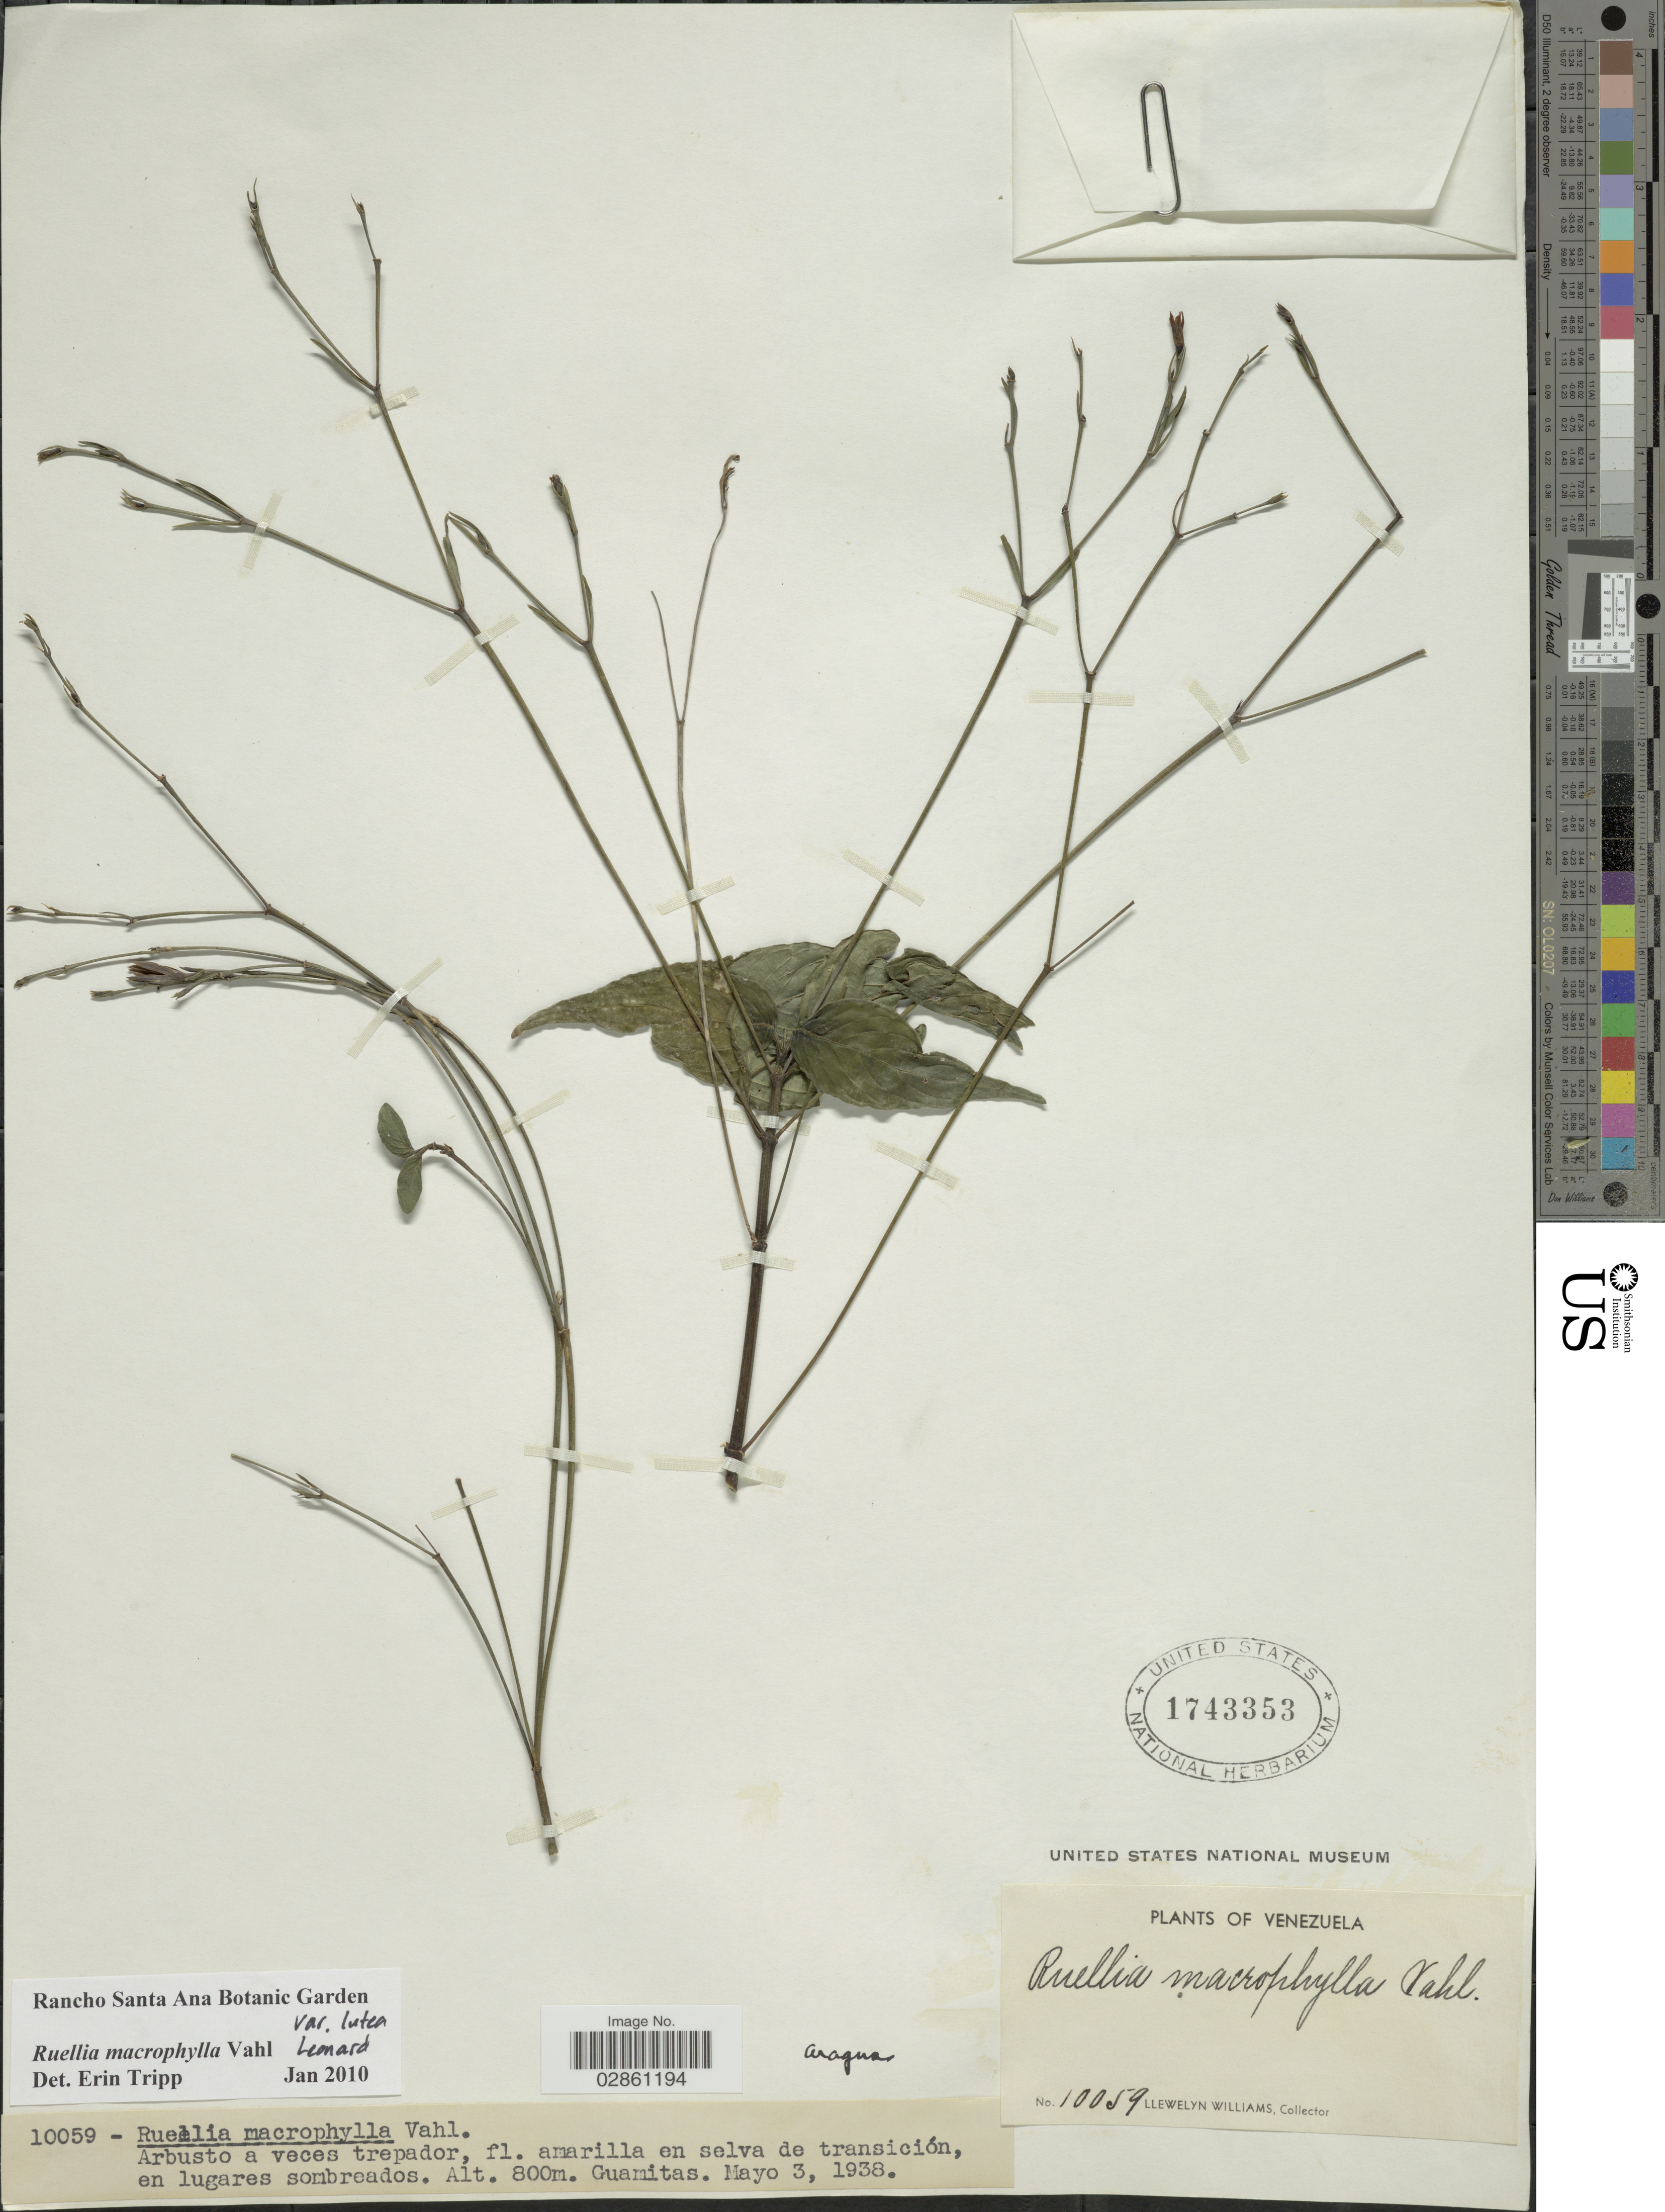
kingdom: Plantae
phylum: Tracheophyta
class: Magnoliopsida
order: Lamiales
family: Acanthaceae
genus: Ruellia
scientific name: Ruellia macrophylla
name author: Vahl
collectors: Ll. Williams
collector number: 10059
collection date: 1938-05-03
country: Venezuela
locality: Guamitas.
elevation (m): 800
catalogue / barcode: US 1743353